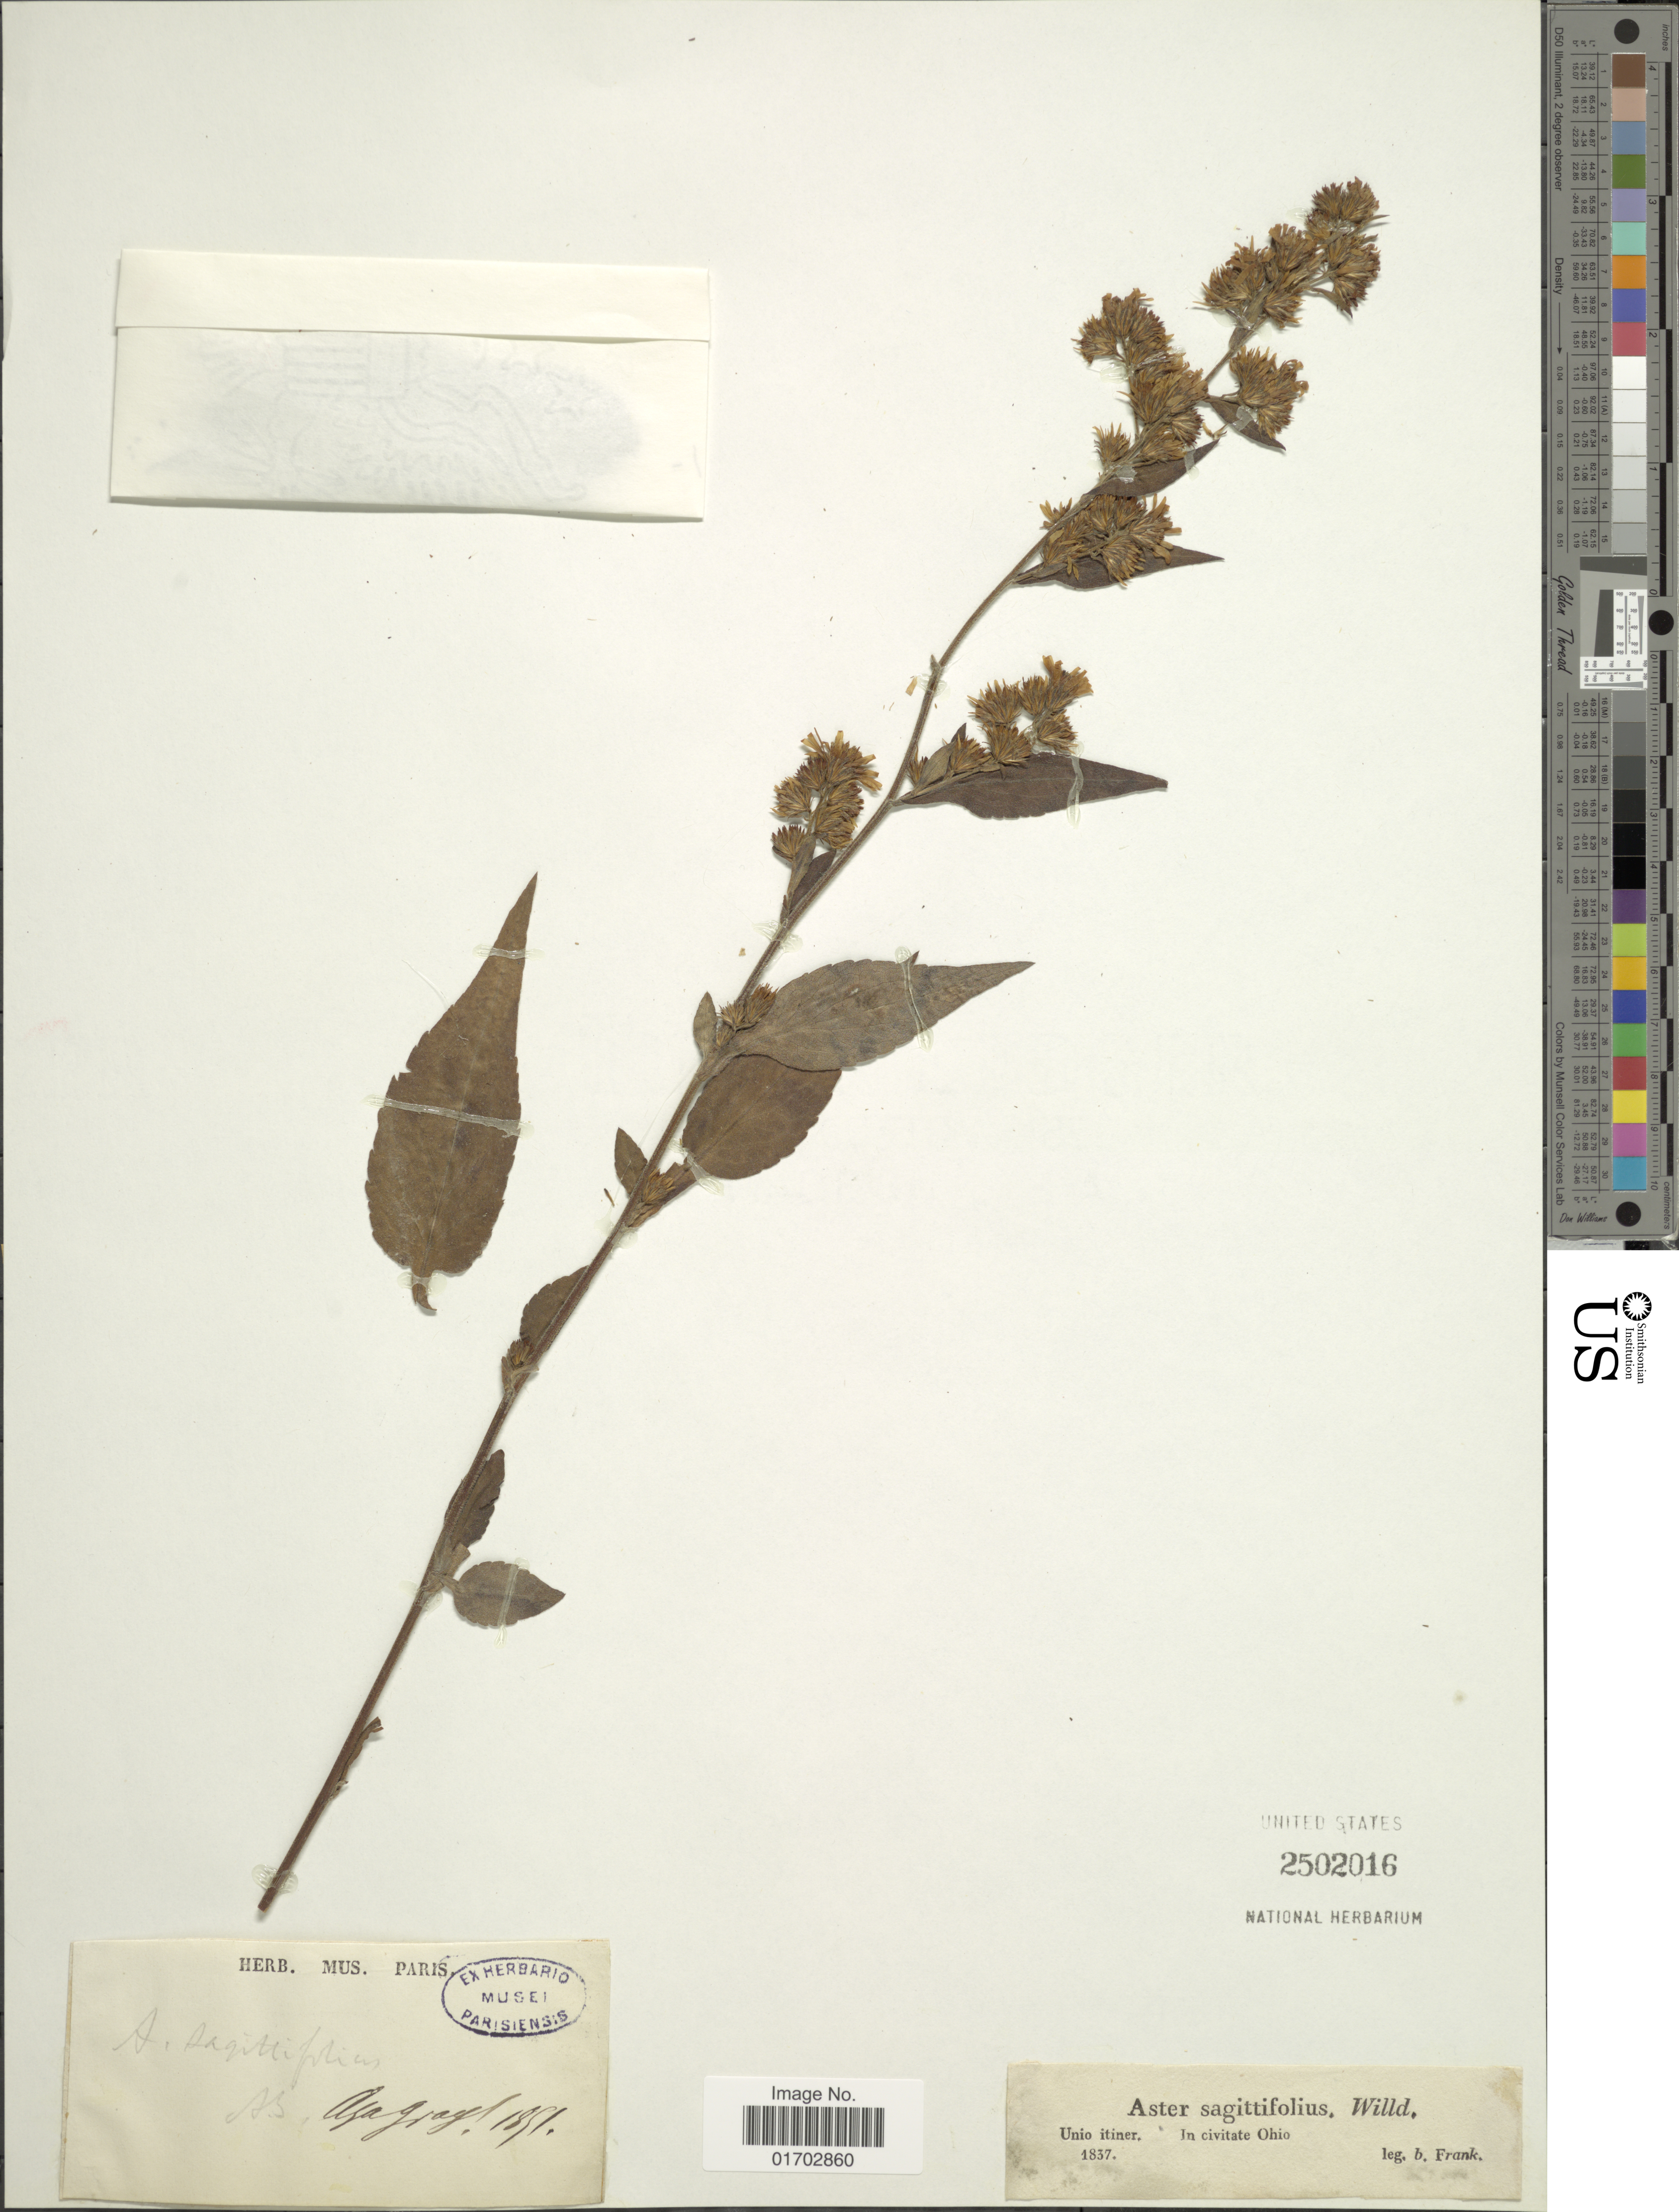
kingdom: Plantae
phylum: Tracheophyta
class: Magnoliopsida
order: Asterales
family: Asteraceae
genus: Symphyotrichum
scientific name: Symphyotrichum sagittifolium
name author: (Wedem. ex Willd.) G.L. Nesom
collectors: B. Frank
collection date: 1837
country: United States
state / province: Ohio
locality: Unio itnier,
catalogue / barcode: US 2502016